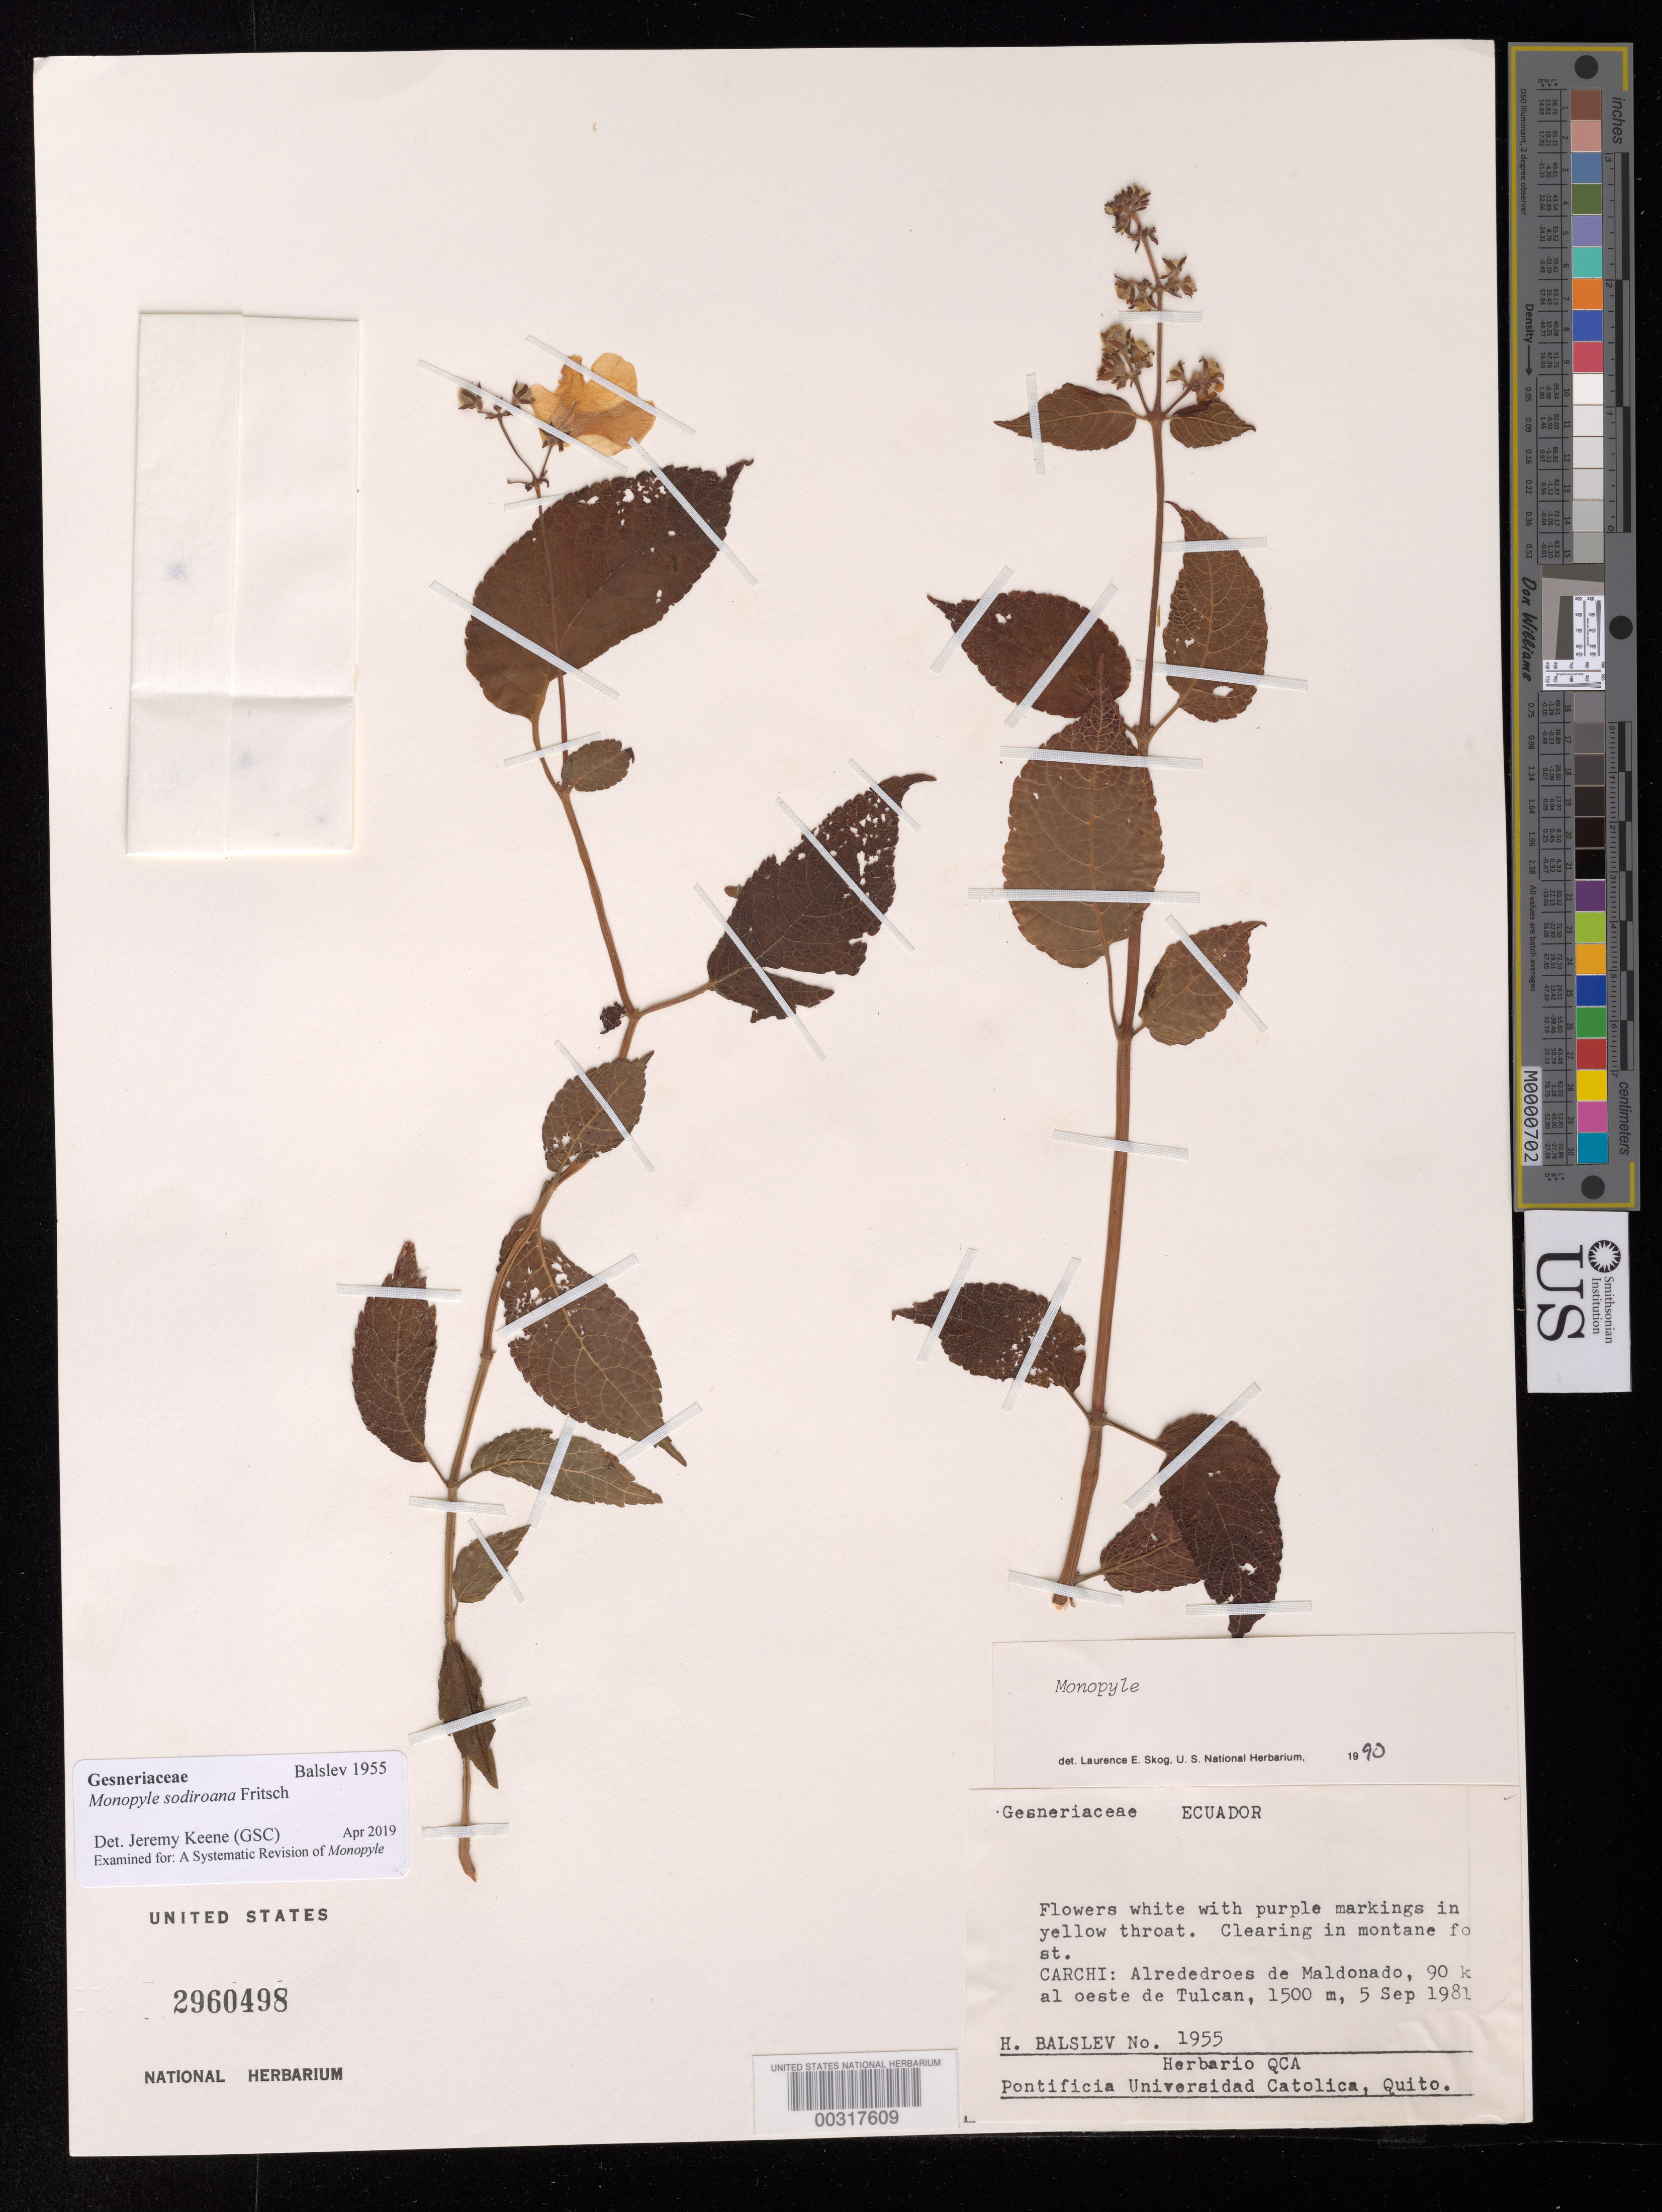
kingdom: Plantae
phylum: Tracheophyta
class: Magnoliopsida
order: Lamiales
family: Gesneriaceae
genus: Monopyle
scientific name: Monopyle sodiroana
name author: Fritsch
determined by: Keene, J.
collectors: H. Balslev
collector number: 1955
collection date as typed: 05 Sep 1981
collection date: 1981-09-05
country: Ecuador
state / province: Carchi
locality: Environs of Maldonado, 90 km W of Tulcan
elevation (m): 1500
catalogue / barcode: US 2960498